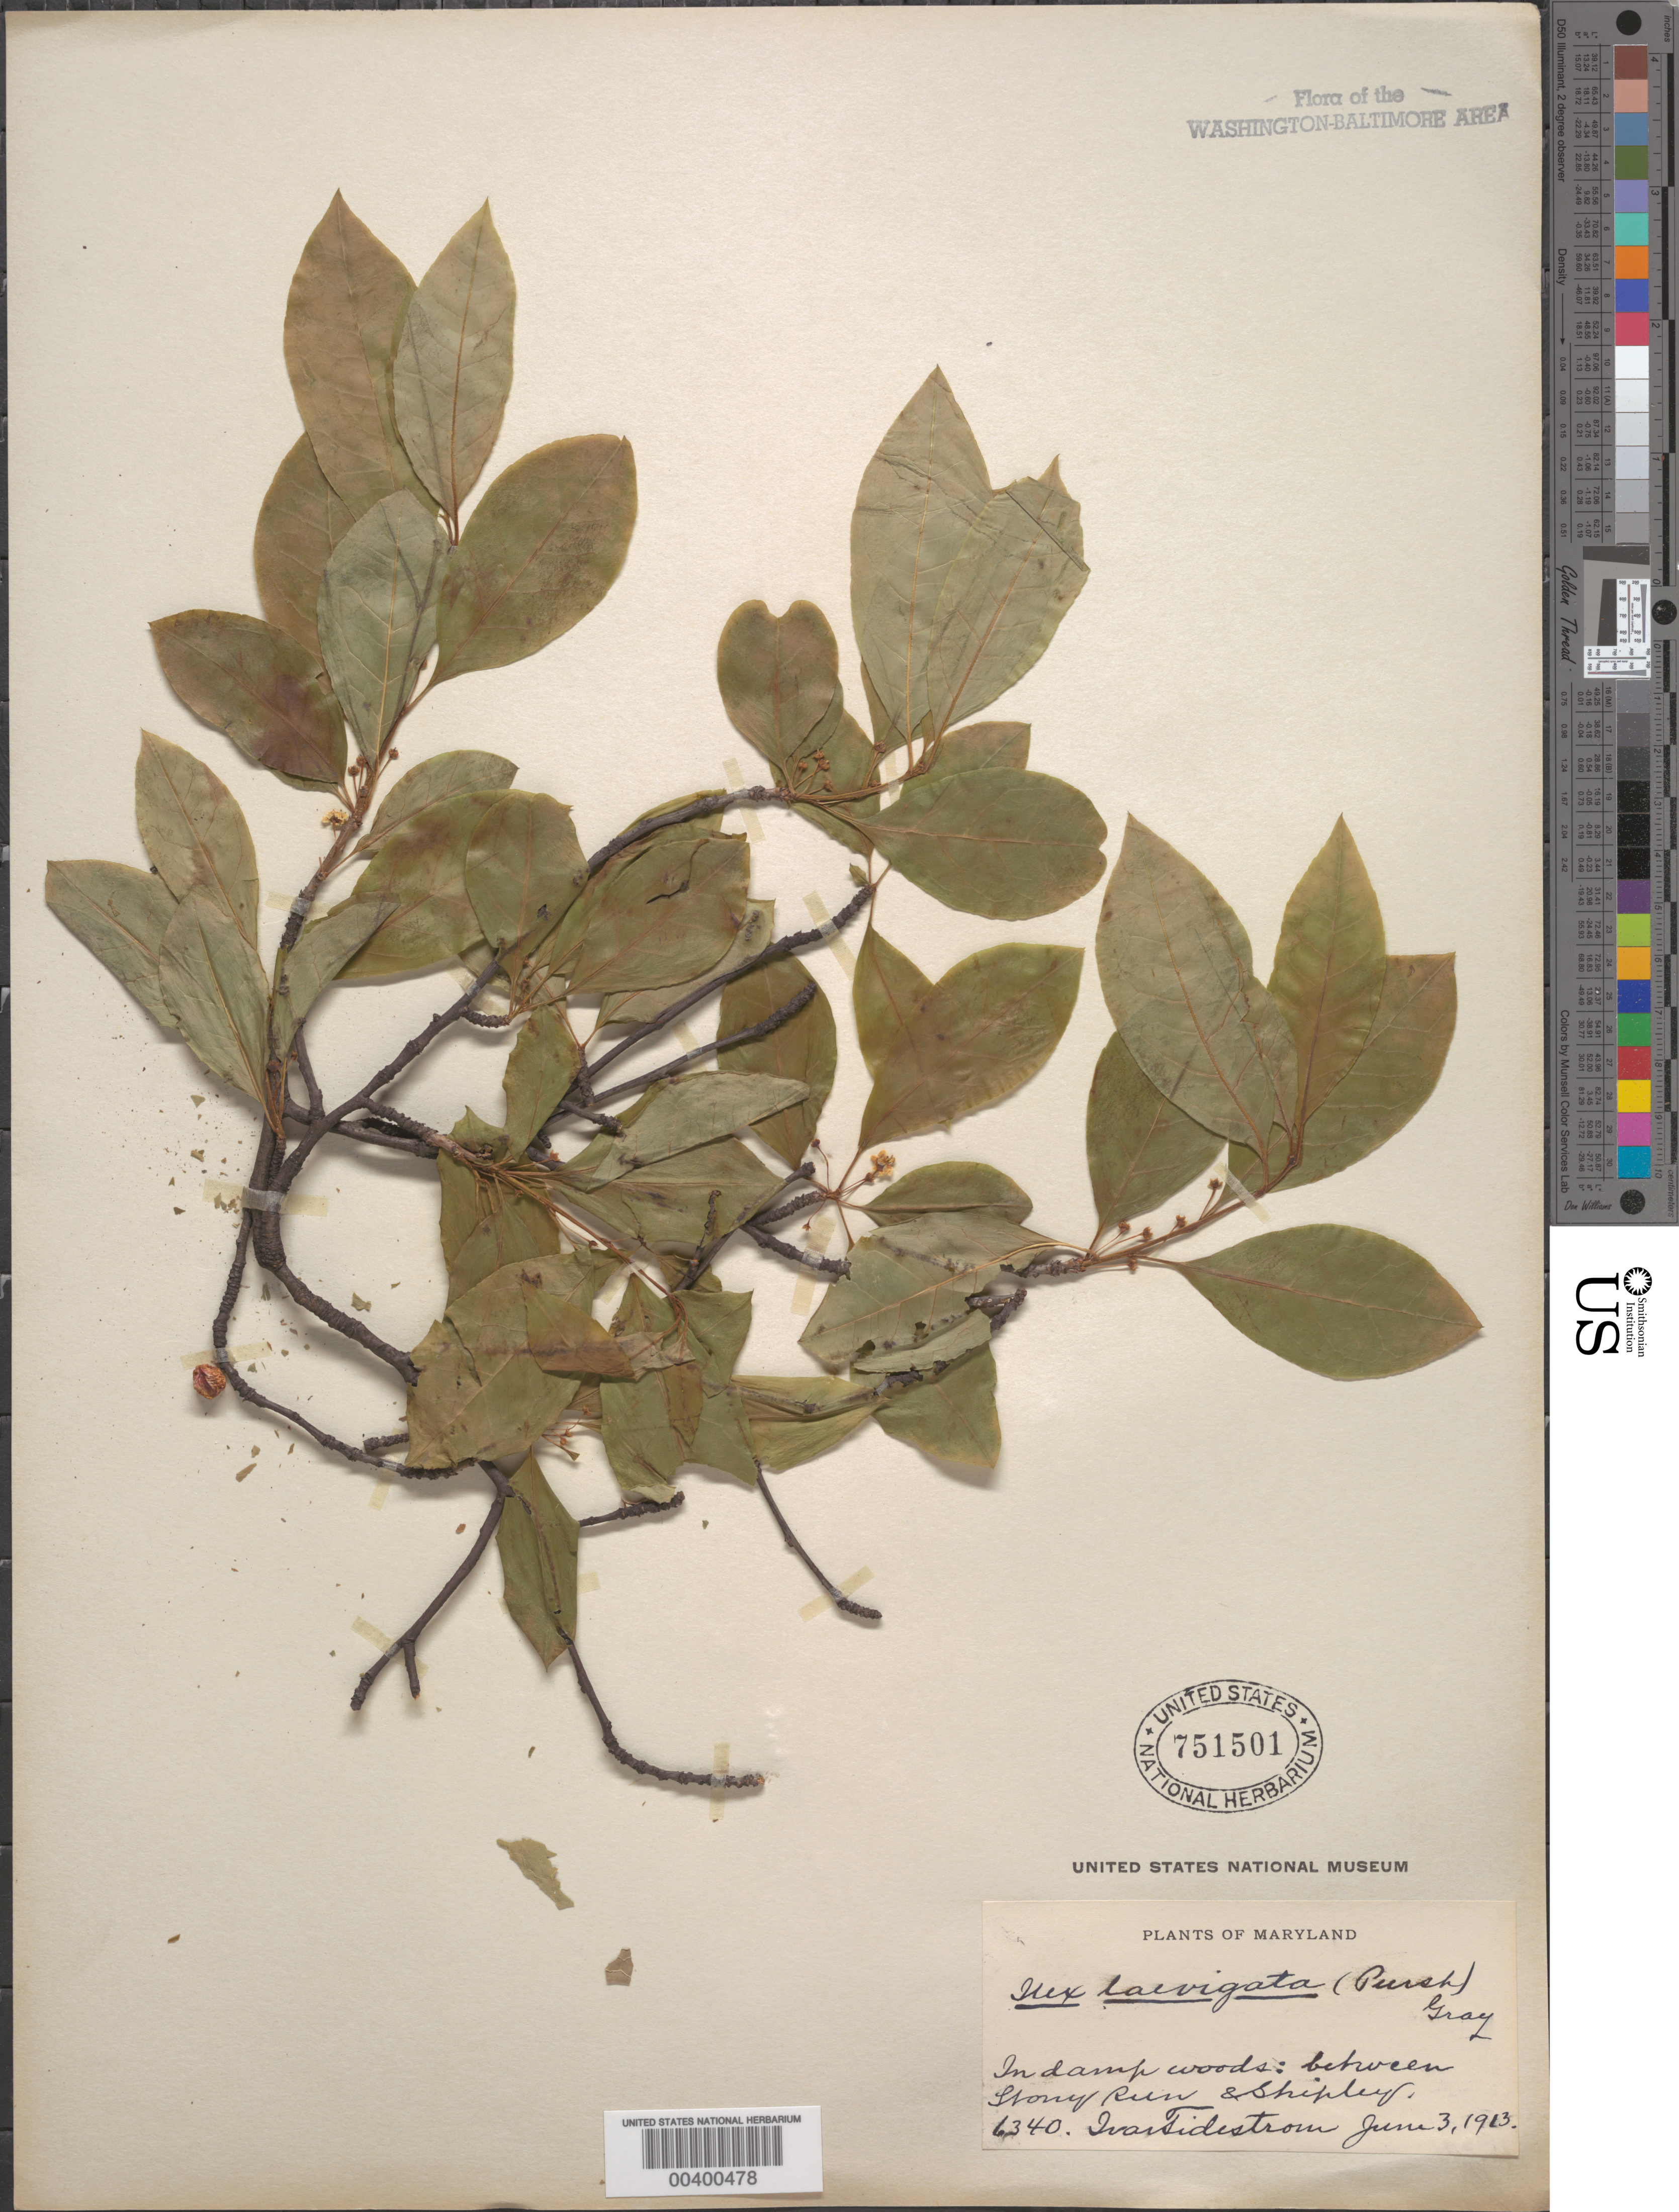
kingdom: Plantae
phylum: Tracheophyta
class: Magnoliopsida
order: Aquifoliales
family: Aquifoliaceae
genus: Ilex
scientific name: Ilex laevigata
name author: (Pursh) A. Gray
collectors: I. F. Tidestrom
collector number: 6340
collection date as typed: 03 Jun 1913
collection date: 1913-06-03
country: United States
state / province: Maryland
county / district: Anne Arundel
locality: between Stony Run and Shipley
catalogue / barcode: US 751501